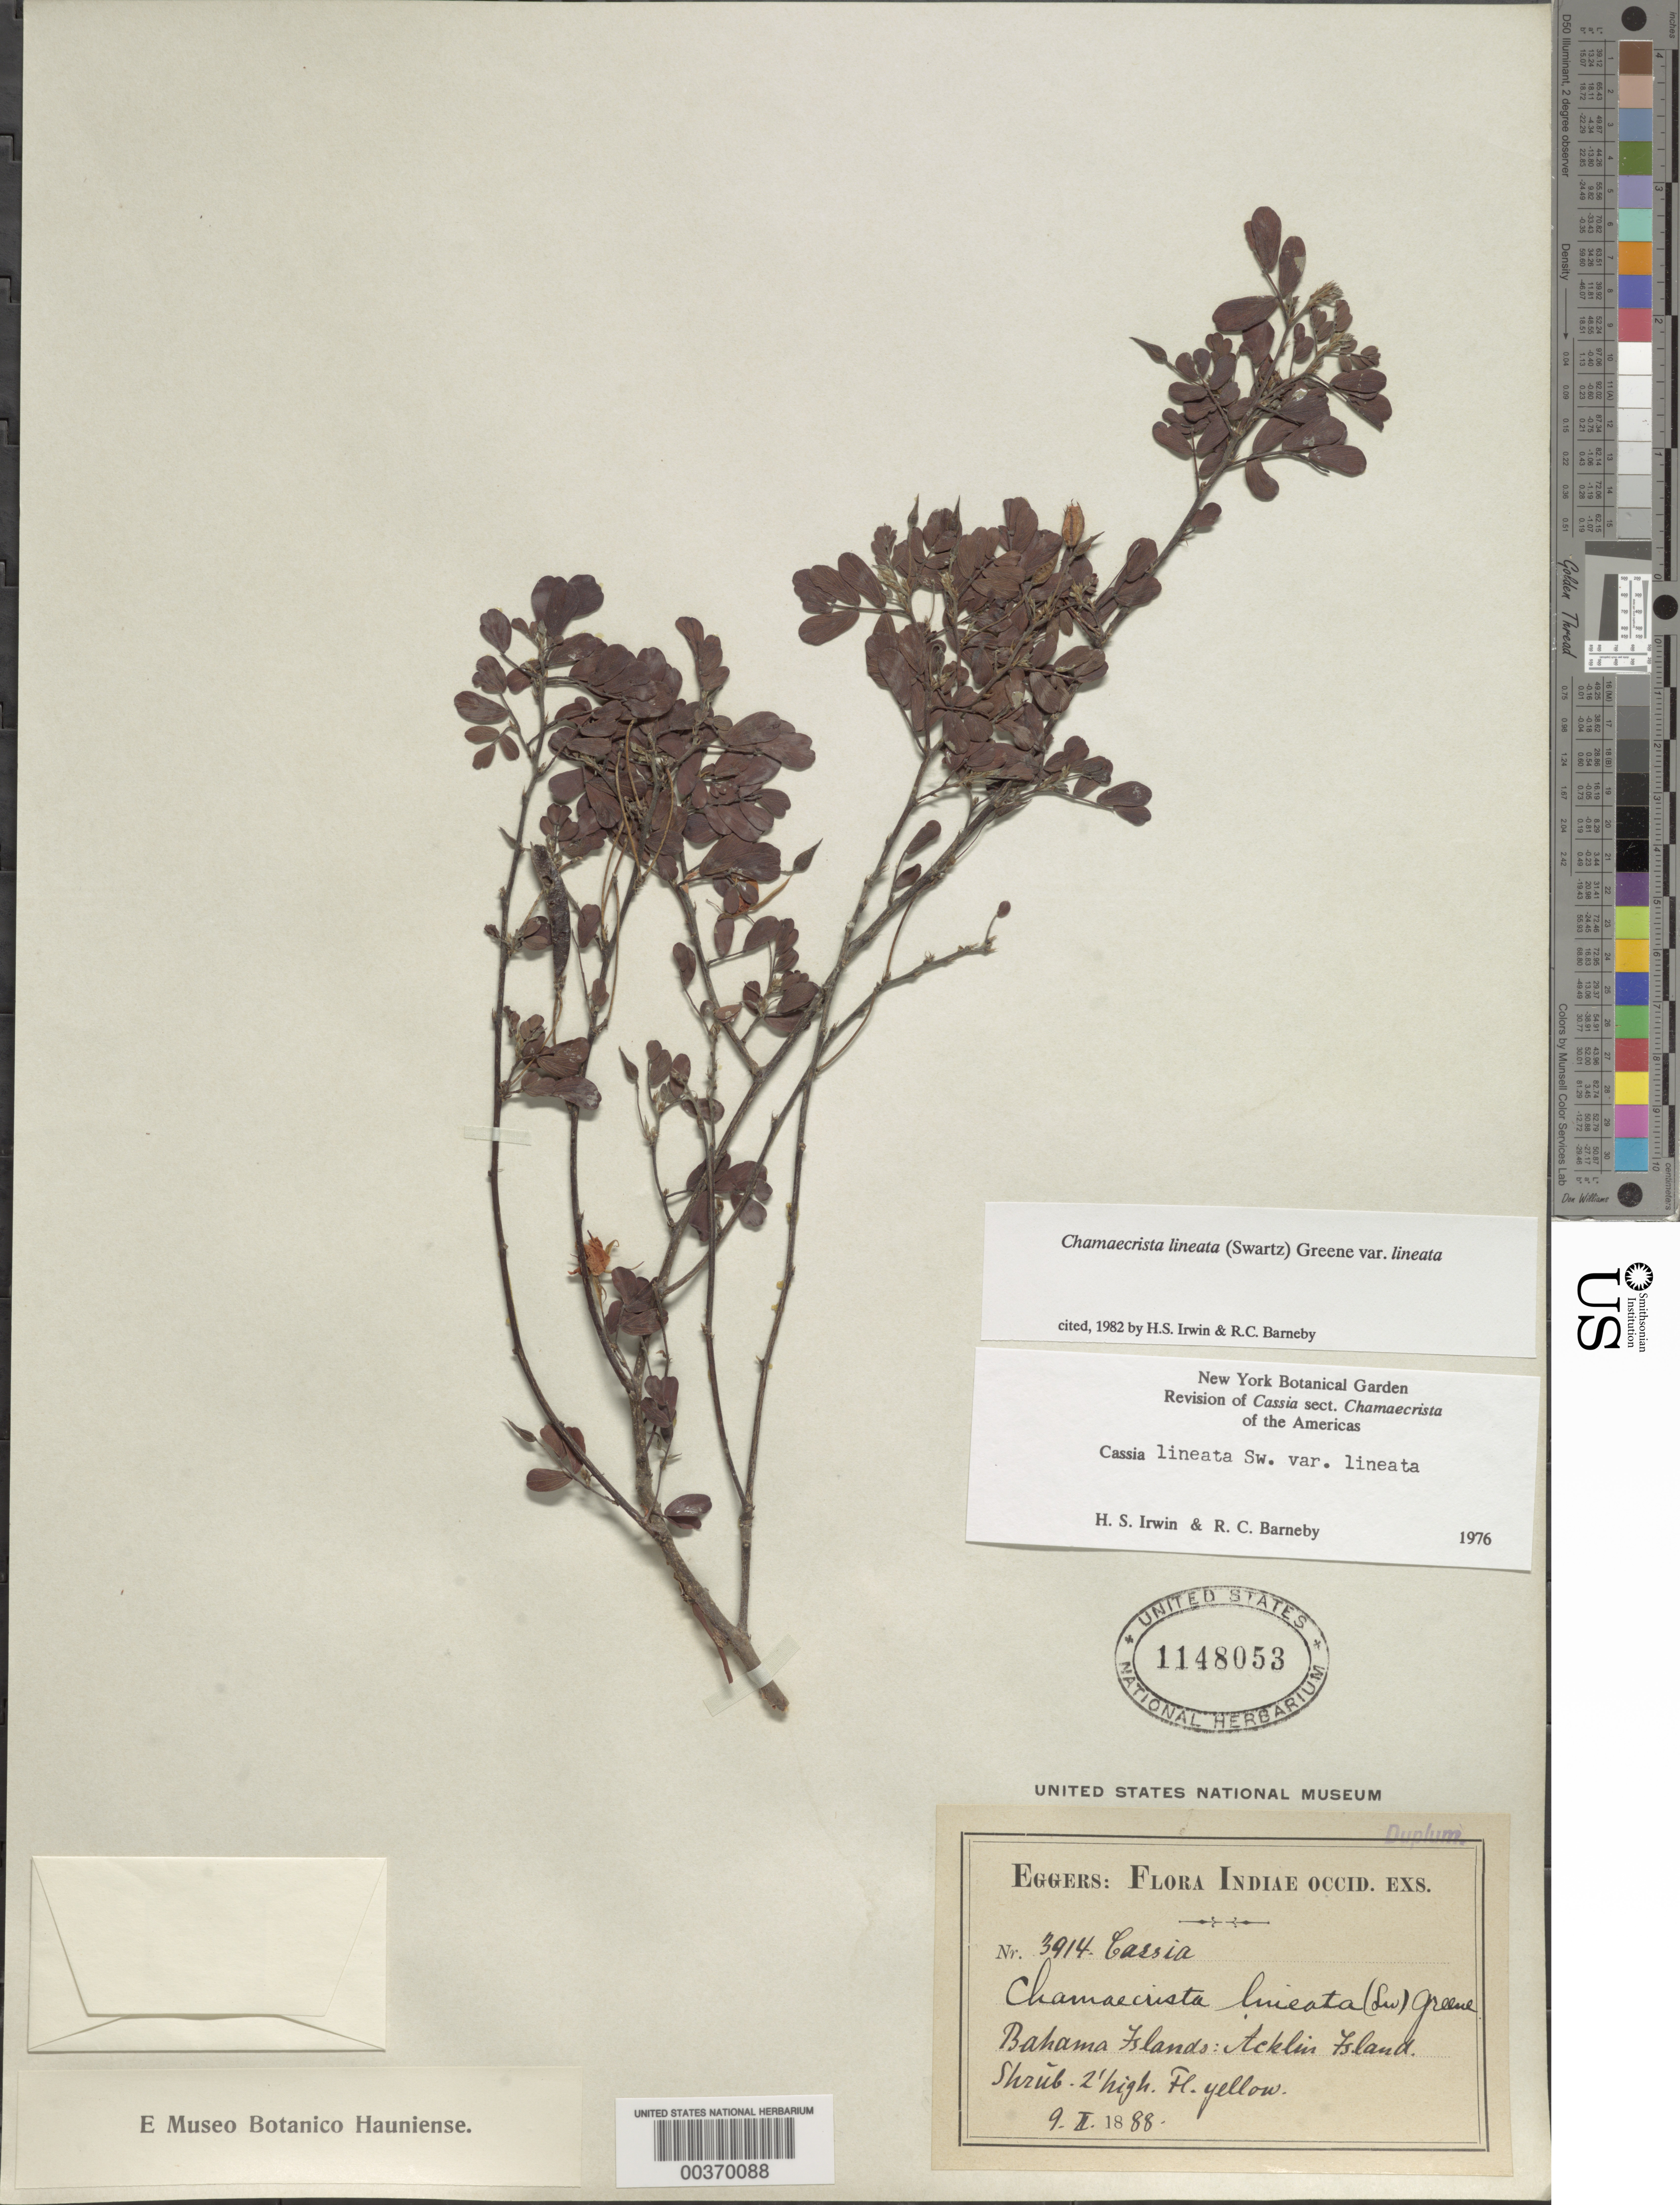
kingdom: Plantae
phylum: Tracheophyta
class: Magnoliopsida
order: Fabales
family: Fabaceae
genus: Chamaecrista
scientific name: Chamaecrista lineata var. lineata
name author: (Sw.) Greene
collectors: H. F. A. von Eggers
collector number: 3914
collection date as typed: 09 Feb 1888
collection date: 1888-02-09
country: Bahamas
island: Acklins Island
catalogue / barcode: US 1148053